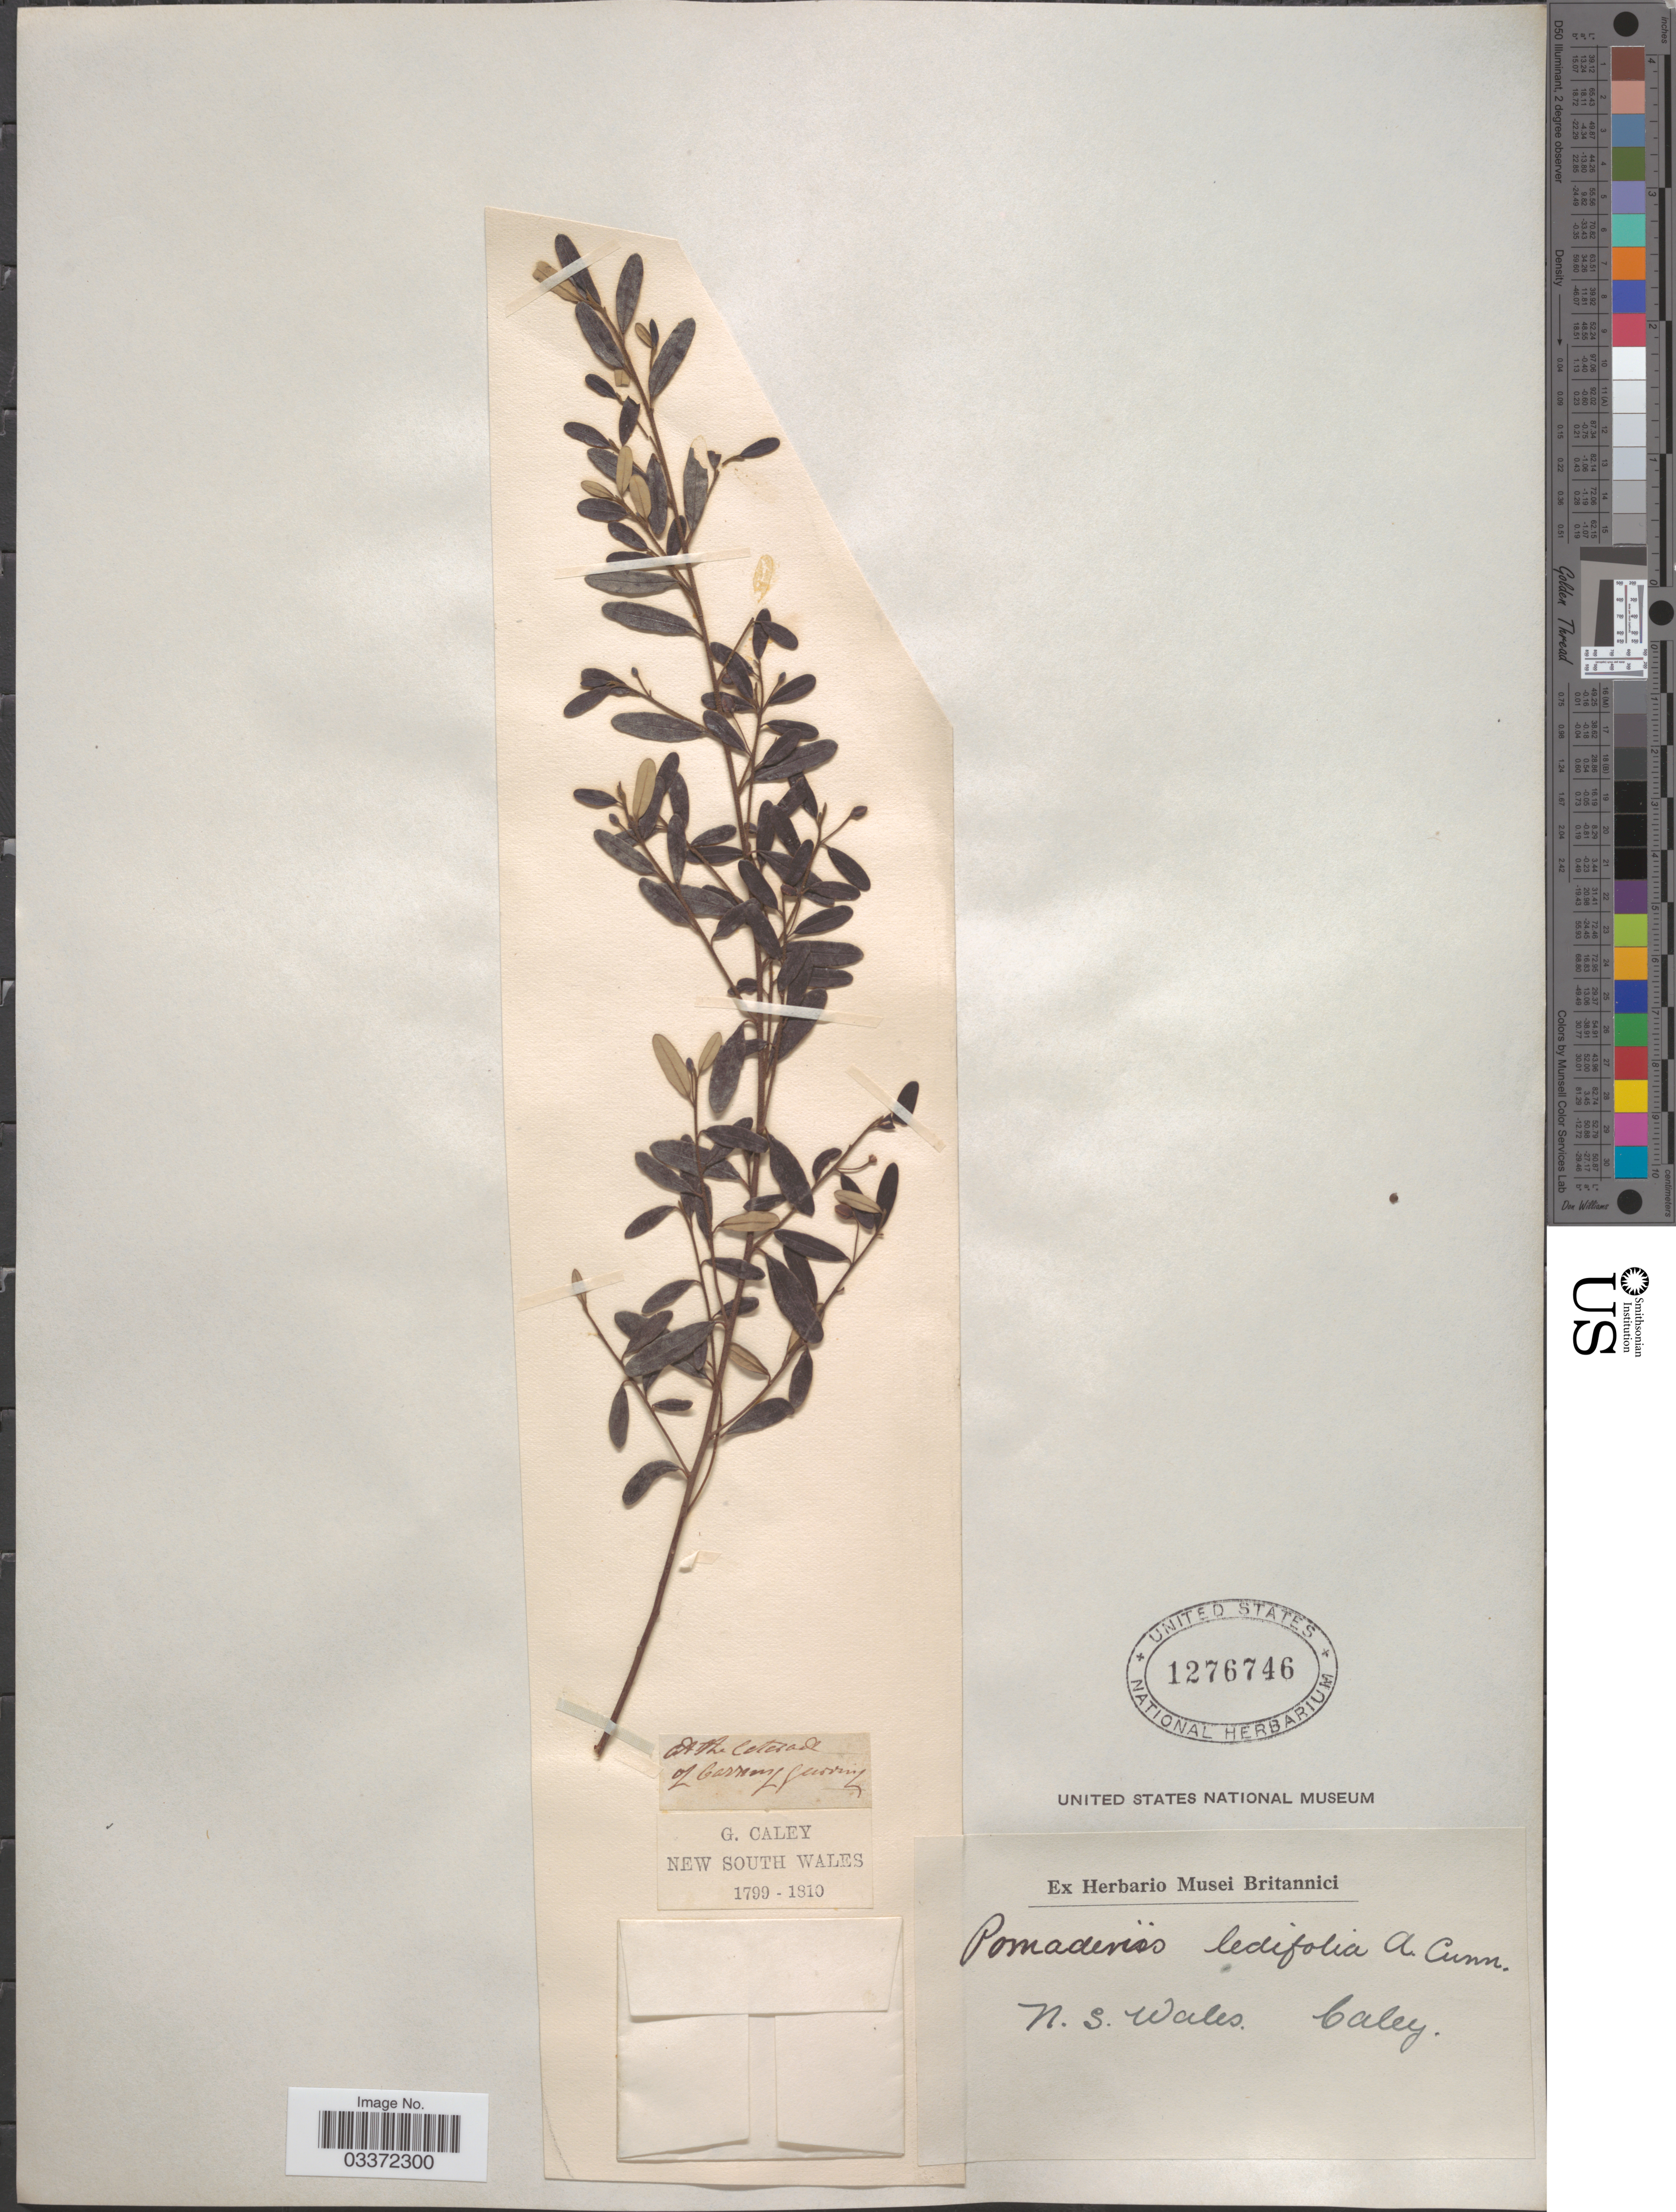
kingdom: Plantae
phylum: Tracheophyta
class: Magnoliopsida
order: Rosales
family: Rhamnaceae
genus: Pomaderris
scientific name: Pomaderris ledifolia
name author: A. Cunn.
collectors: G. Caley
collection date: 1799/1810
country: Australia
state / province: New South Wales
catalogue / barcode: US 1276746